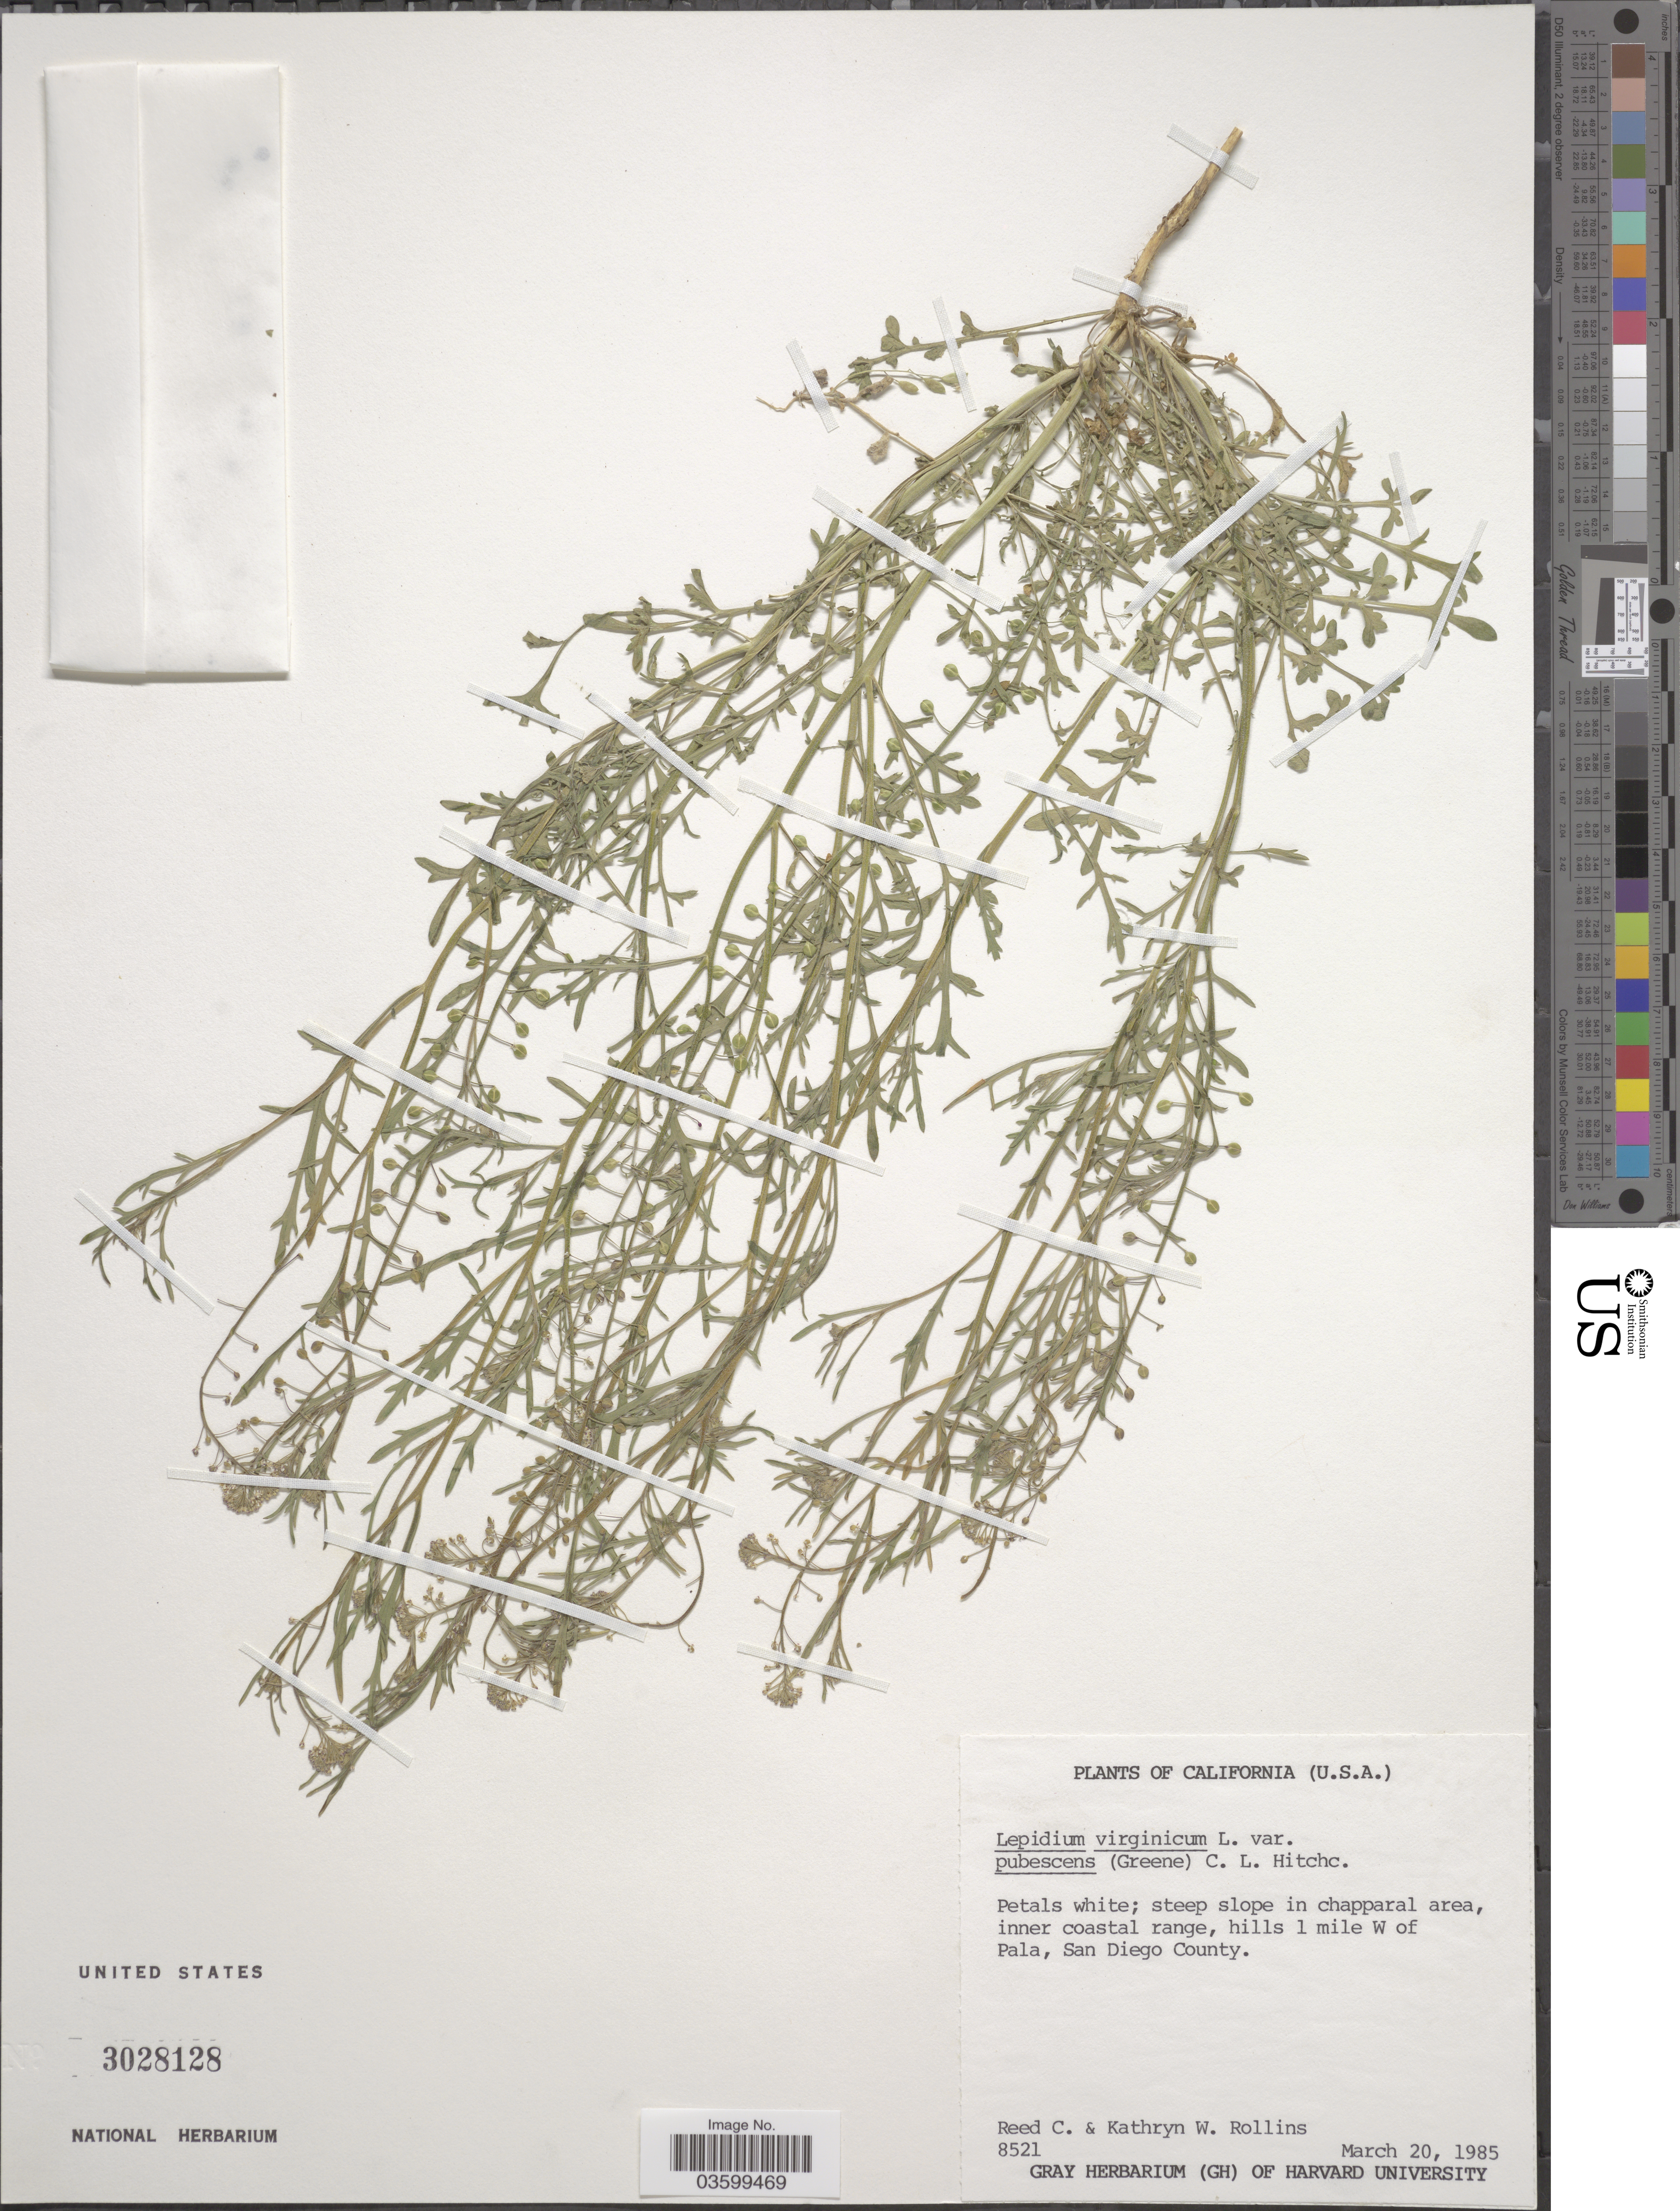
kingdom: Plantae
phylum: Tracheophyta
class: Magnoliopsida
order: Brassicales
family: Brassicaceae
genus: Lepidium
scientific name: Lepidium virginicum var. pubescens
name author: (Greene) C.L. Hitchc.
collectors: R. C. Rollins & K. W. Rollins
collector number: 8521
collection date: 1985-03-20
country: United States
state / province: California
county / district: San Diego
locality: Inner coastal range, hills 1 mile W of Pala, San Diego County.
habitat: steep slope in chapparal area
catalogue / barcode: US 3028128